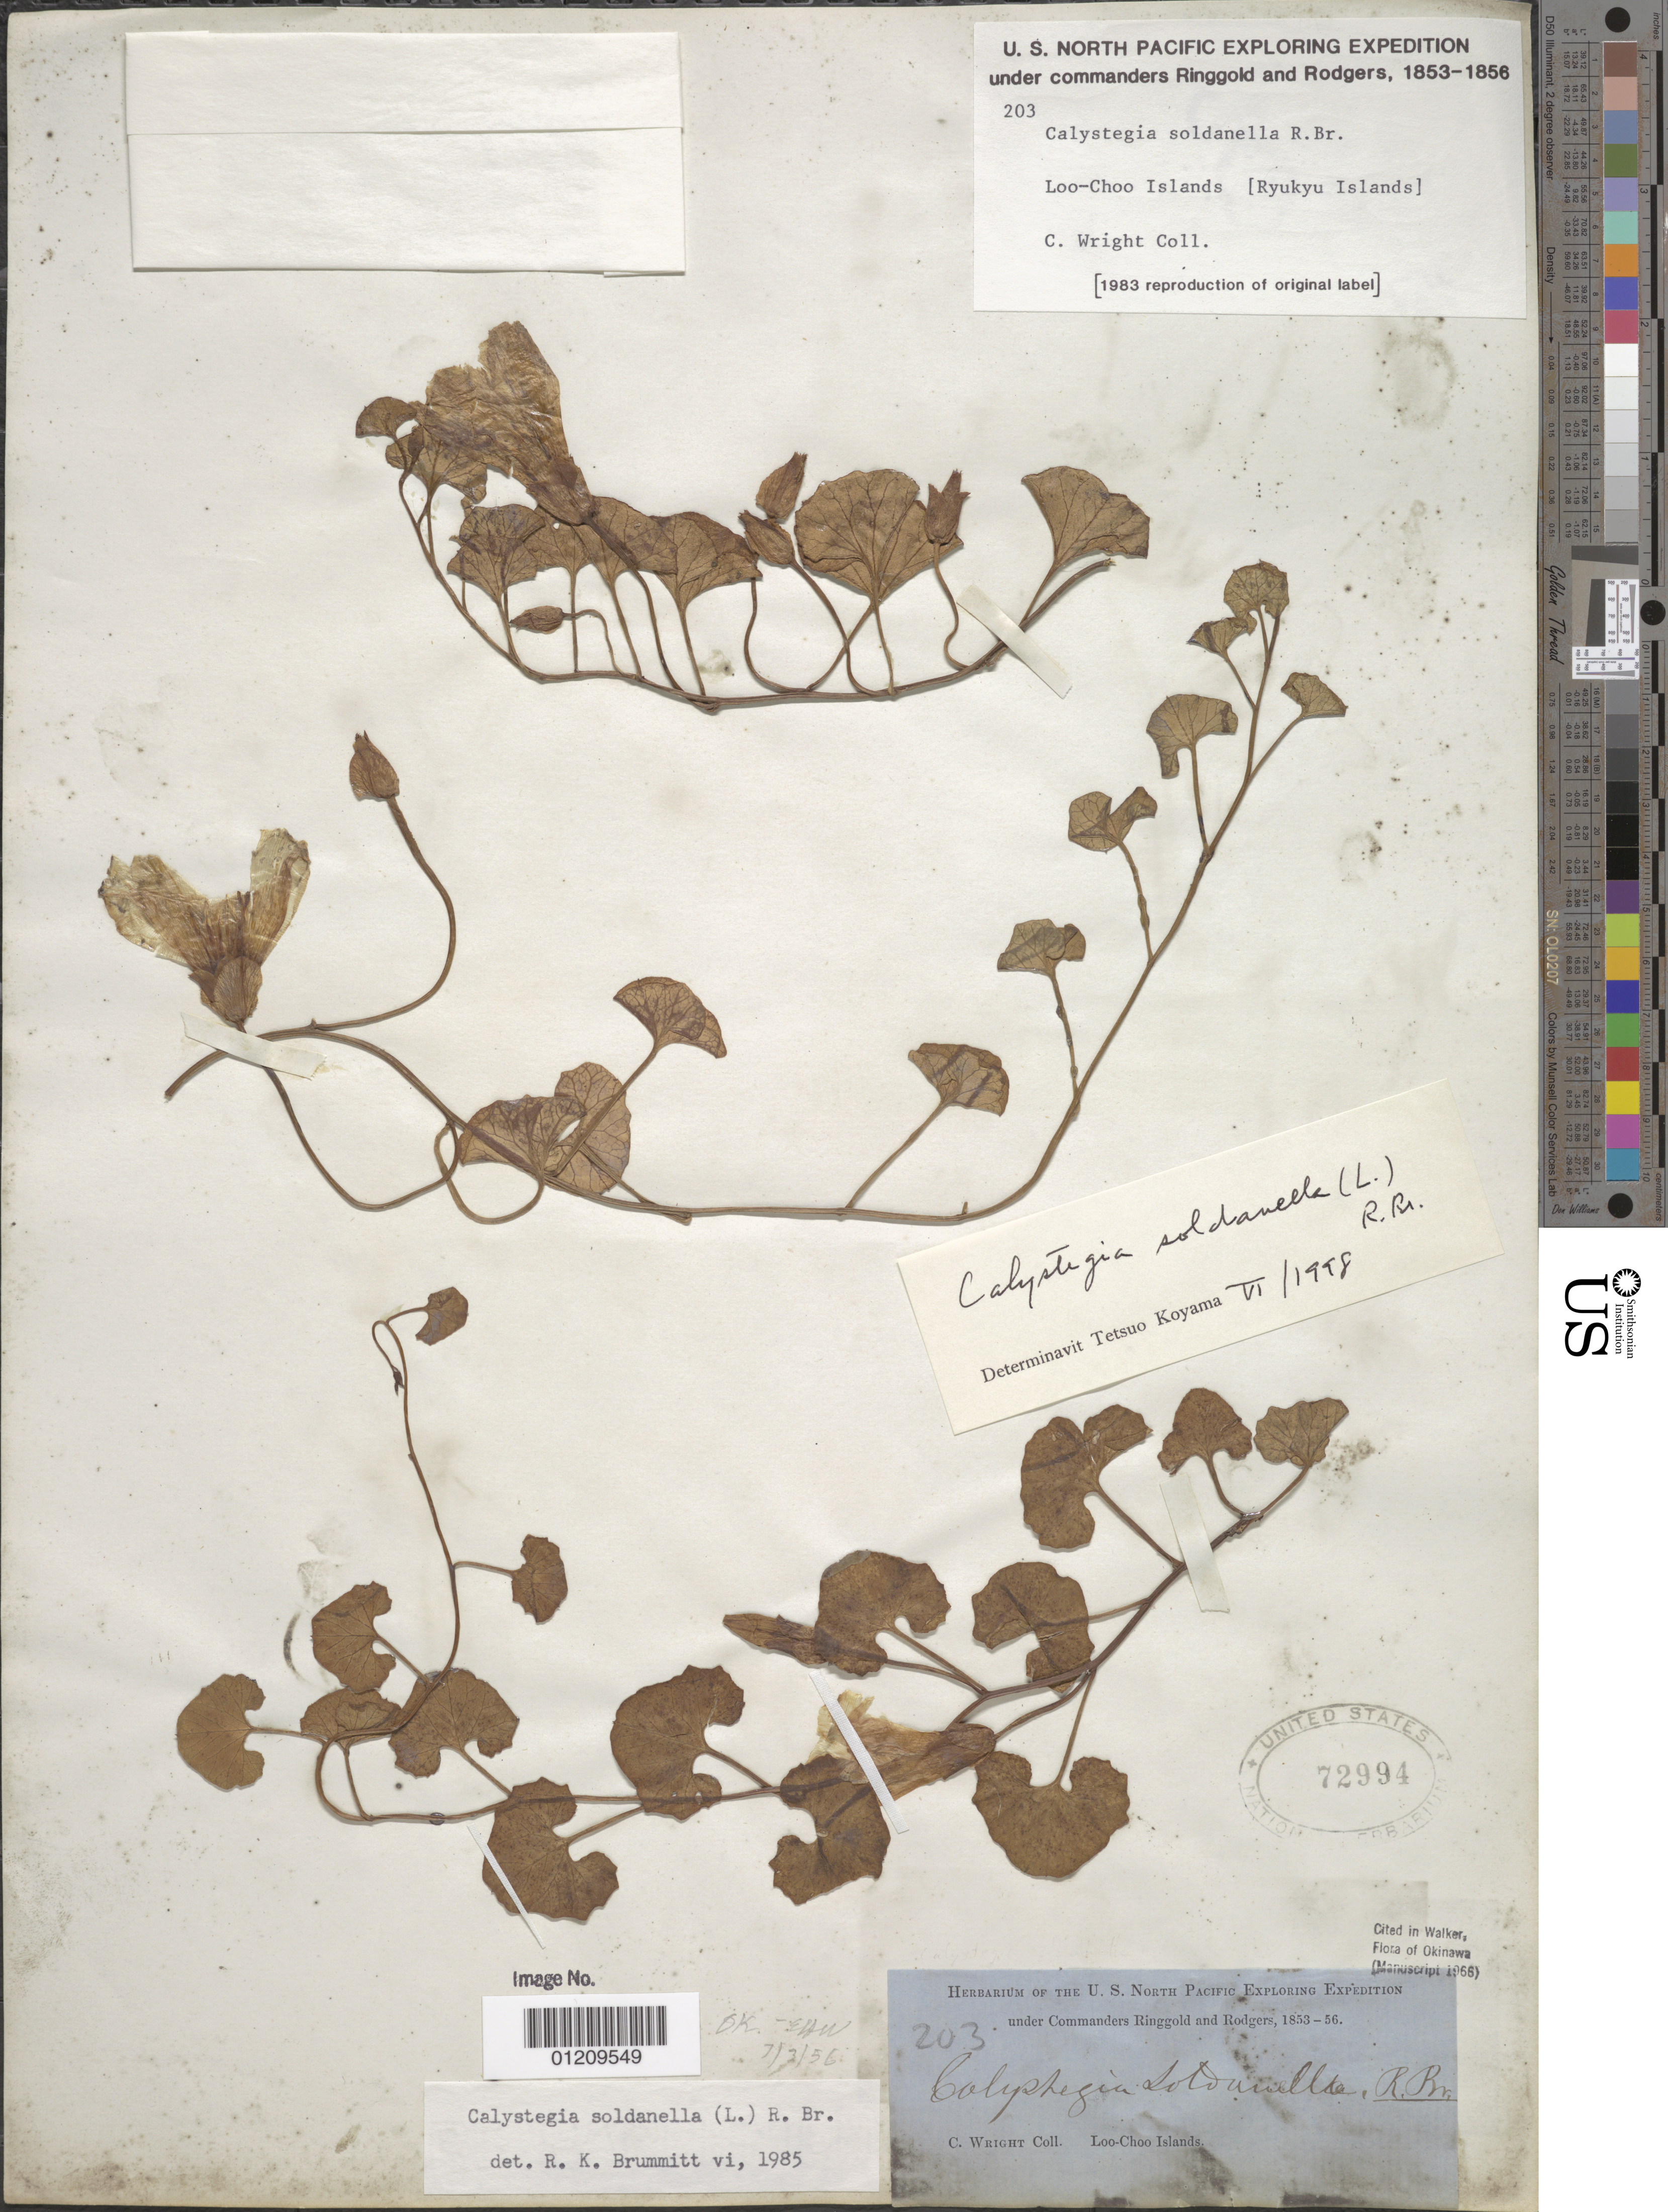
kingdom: Plantae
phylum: Tracheophyta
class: Magnoliopsida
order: Solanales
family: Convolvulaceae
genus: Calystegia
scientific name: Calystegia soldanella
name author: (L.) R. Br.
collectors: C. Wright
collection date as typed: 1853 to -- --- 1856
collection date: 1853/1856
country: Japan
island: Ryukyu Islands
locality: Loo Choo Islands.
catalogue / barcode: US 72994